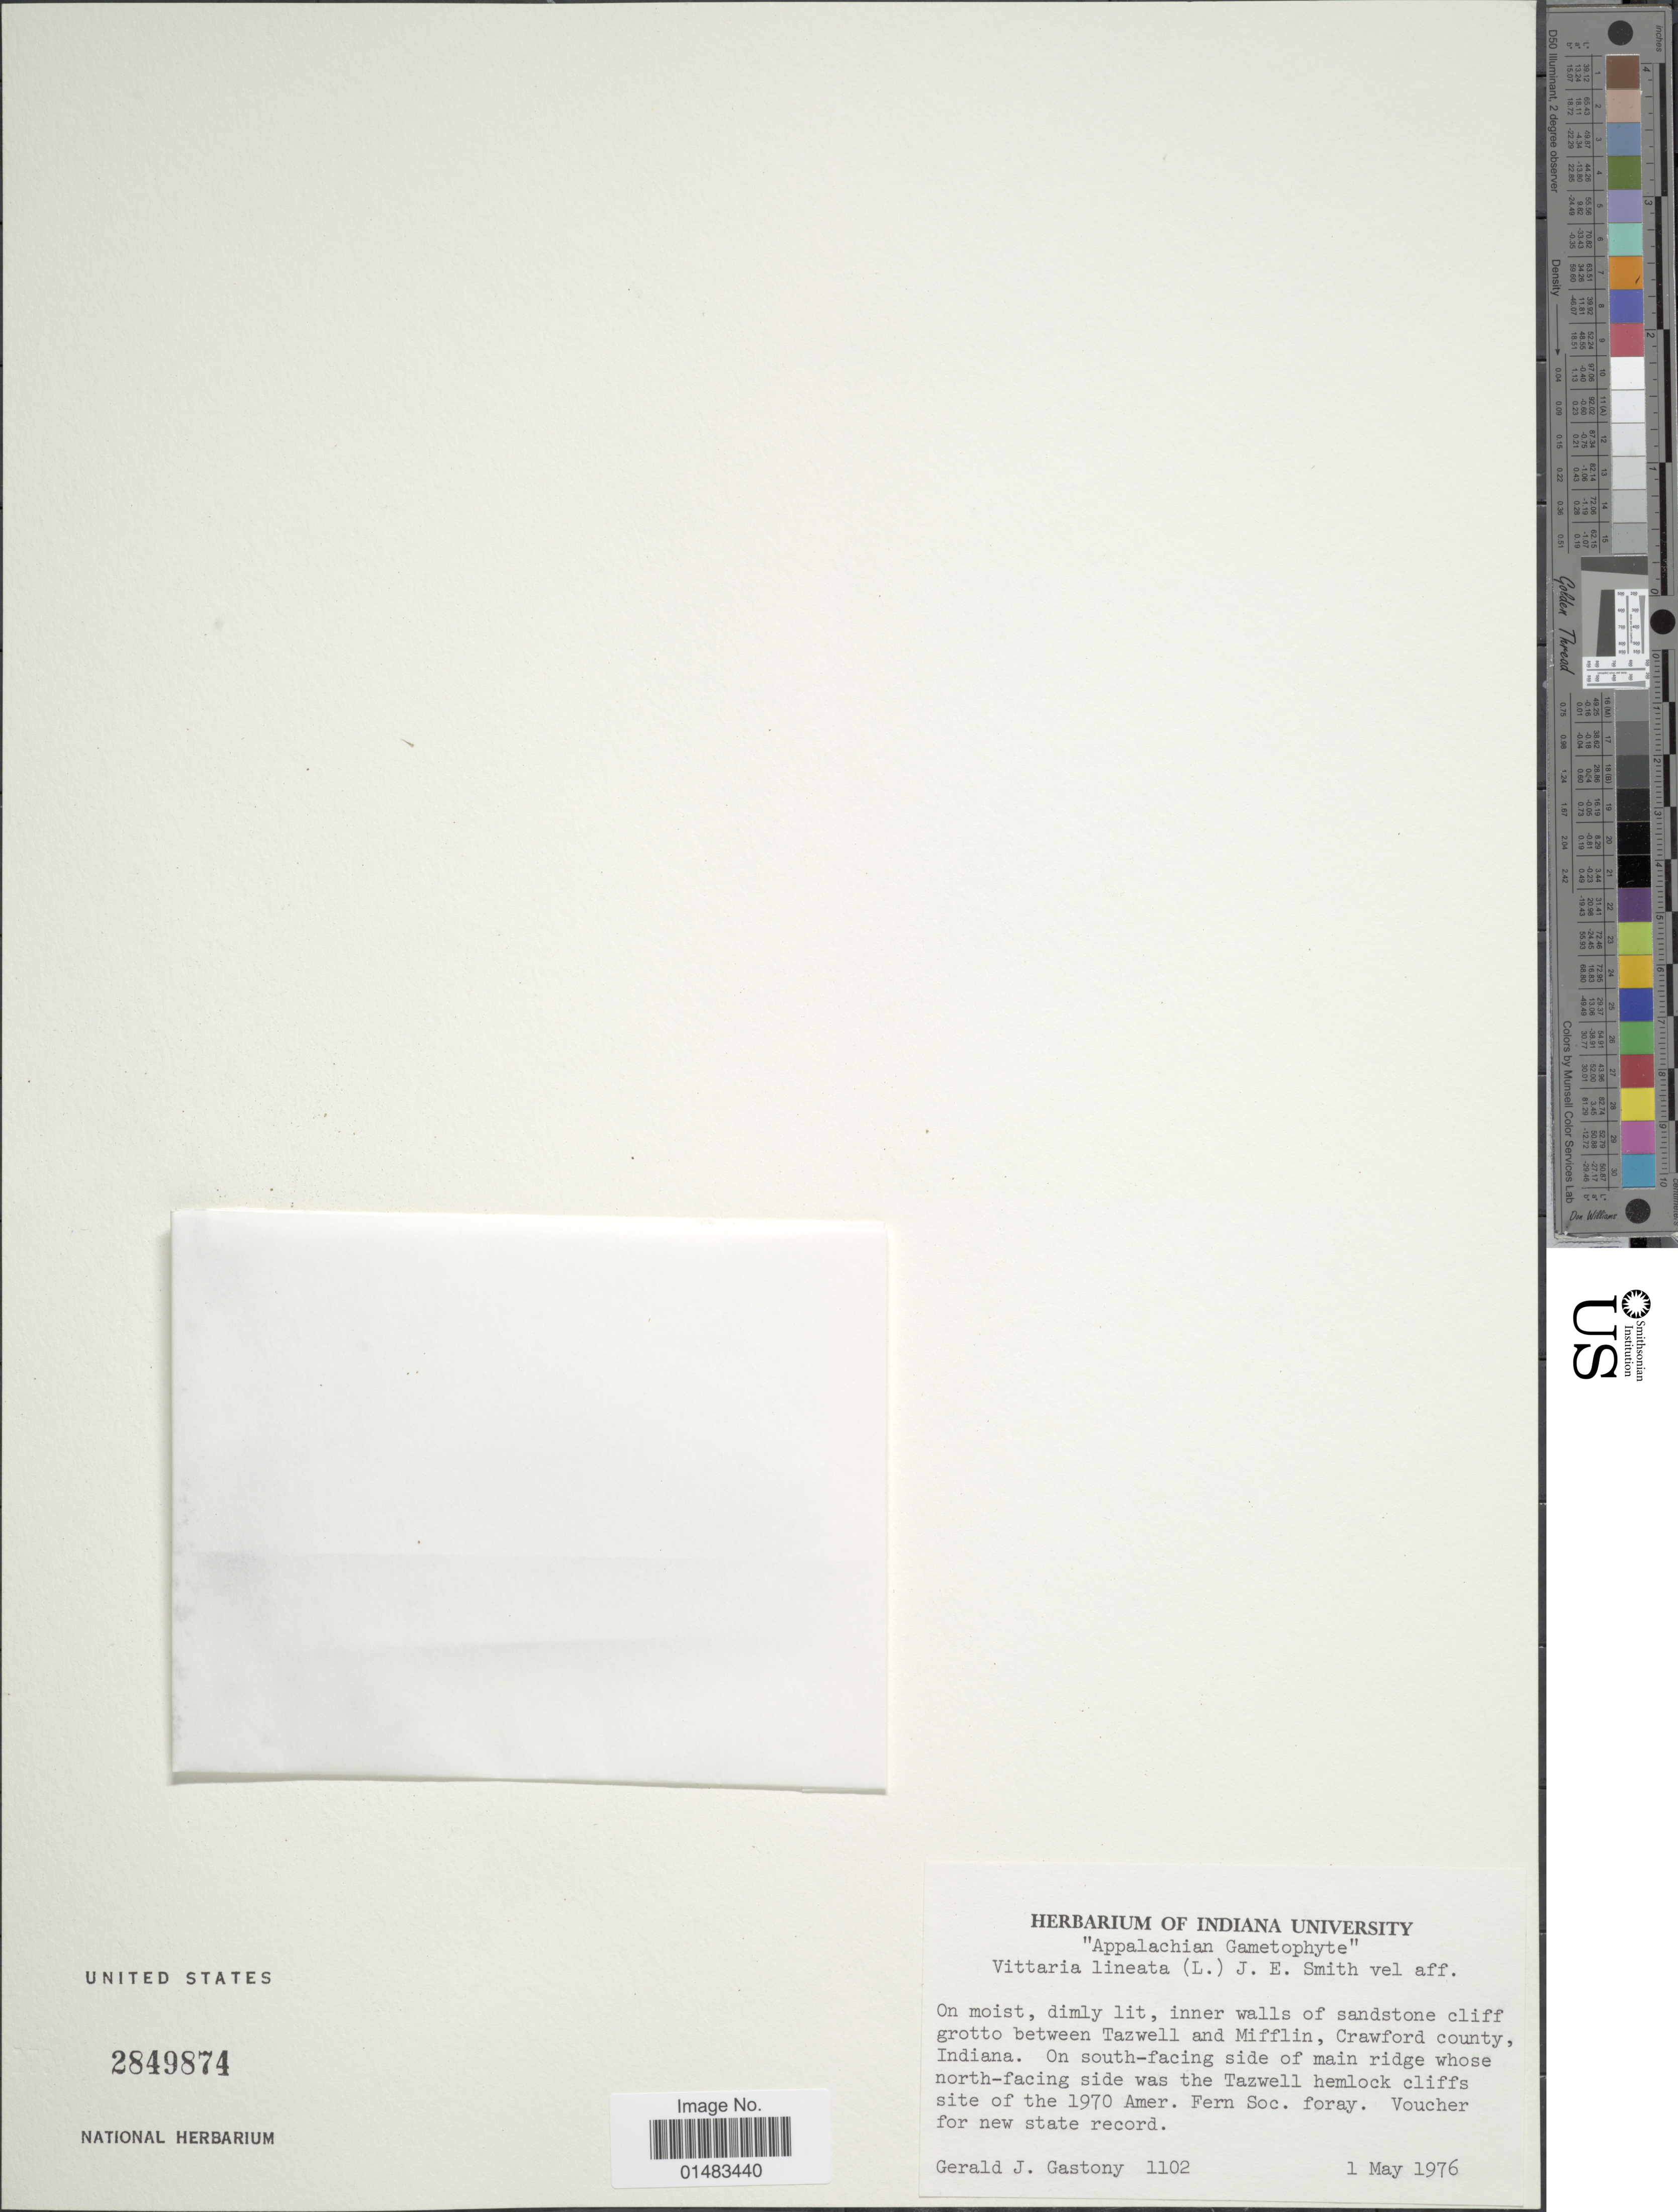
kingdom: Plantae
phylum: Tracheophyta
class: Polypodiopsida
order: Polypodiales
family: Pteridaceae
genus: Vittaria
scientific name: Vittaria lineata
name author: (L.) Sm.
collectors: G. Gastony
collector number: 1102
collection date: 1976-05-01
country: United States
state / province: Indiana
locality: On moist, dimly lit, inner walls of sandstone cliff grotto between Tazwell and Mifflin, Crawford County, Indiana. On south facing side of main ridge whose north facing side was the Tazwell hemlock cliffs site of the 1970 Amer. Fern Soc. foray. Voucher for new state record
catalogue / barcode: US 2849874